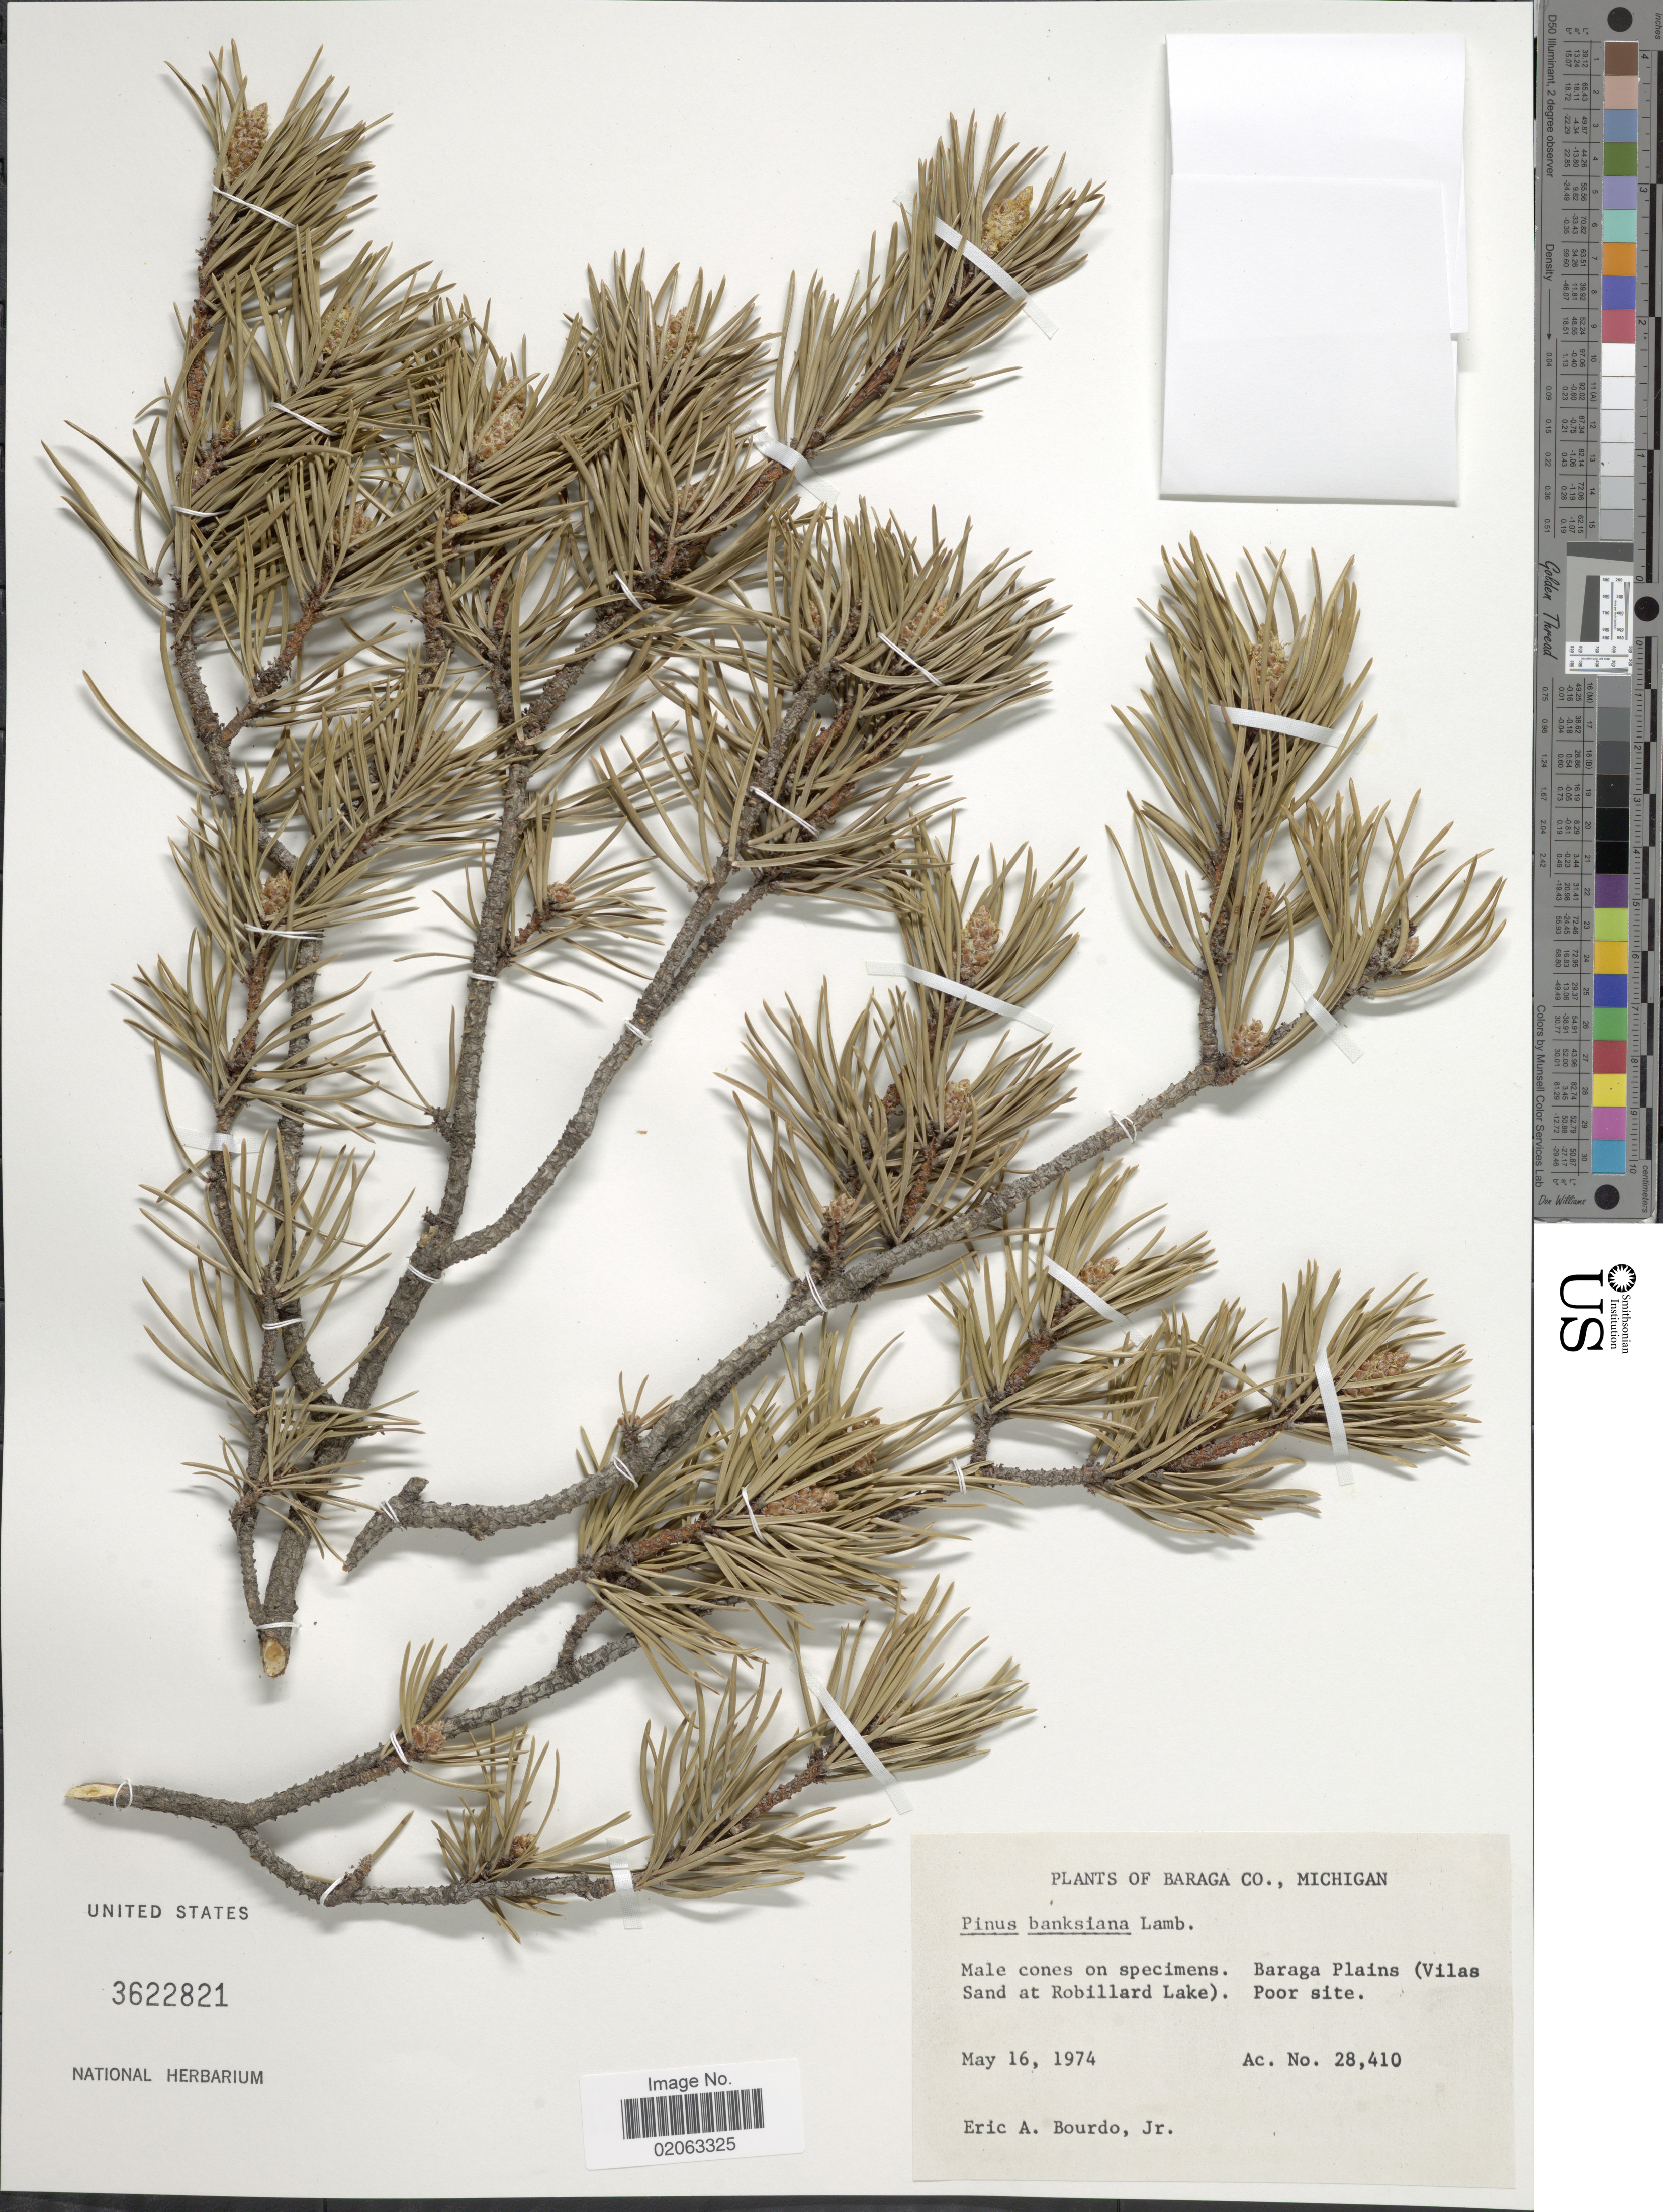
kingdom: Plantae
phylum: Tracheophyta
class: Pinopsida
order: Pinales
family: Pinaceae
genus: Pinus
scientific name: Pinus banksiana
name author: Lamb.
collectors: E. Bourdo Jr.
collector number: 28410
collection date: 1974-05-16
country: United States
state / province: Michigan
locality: Baraga Co., Baraga Plains (Vilas Sand at Robillard Lake) Poor site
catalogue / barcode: US 3622821